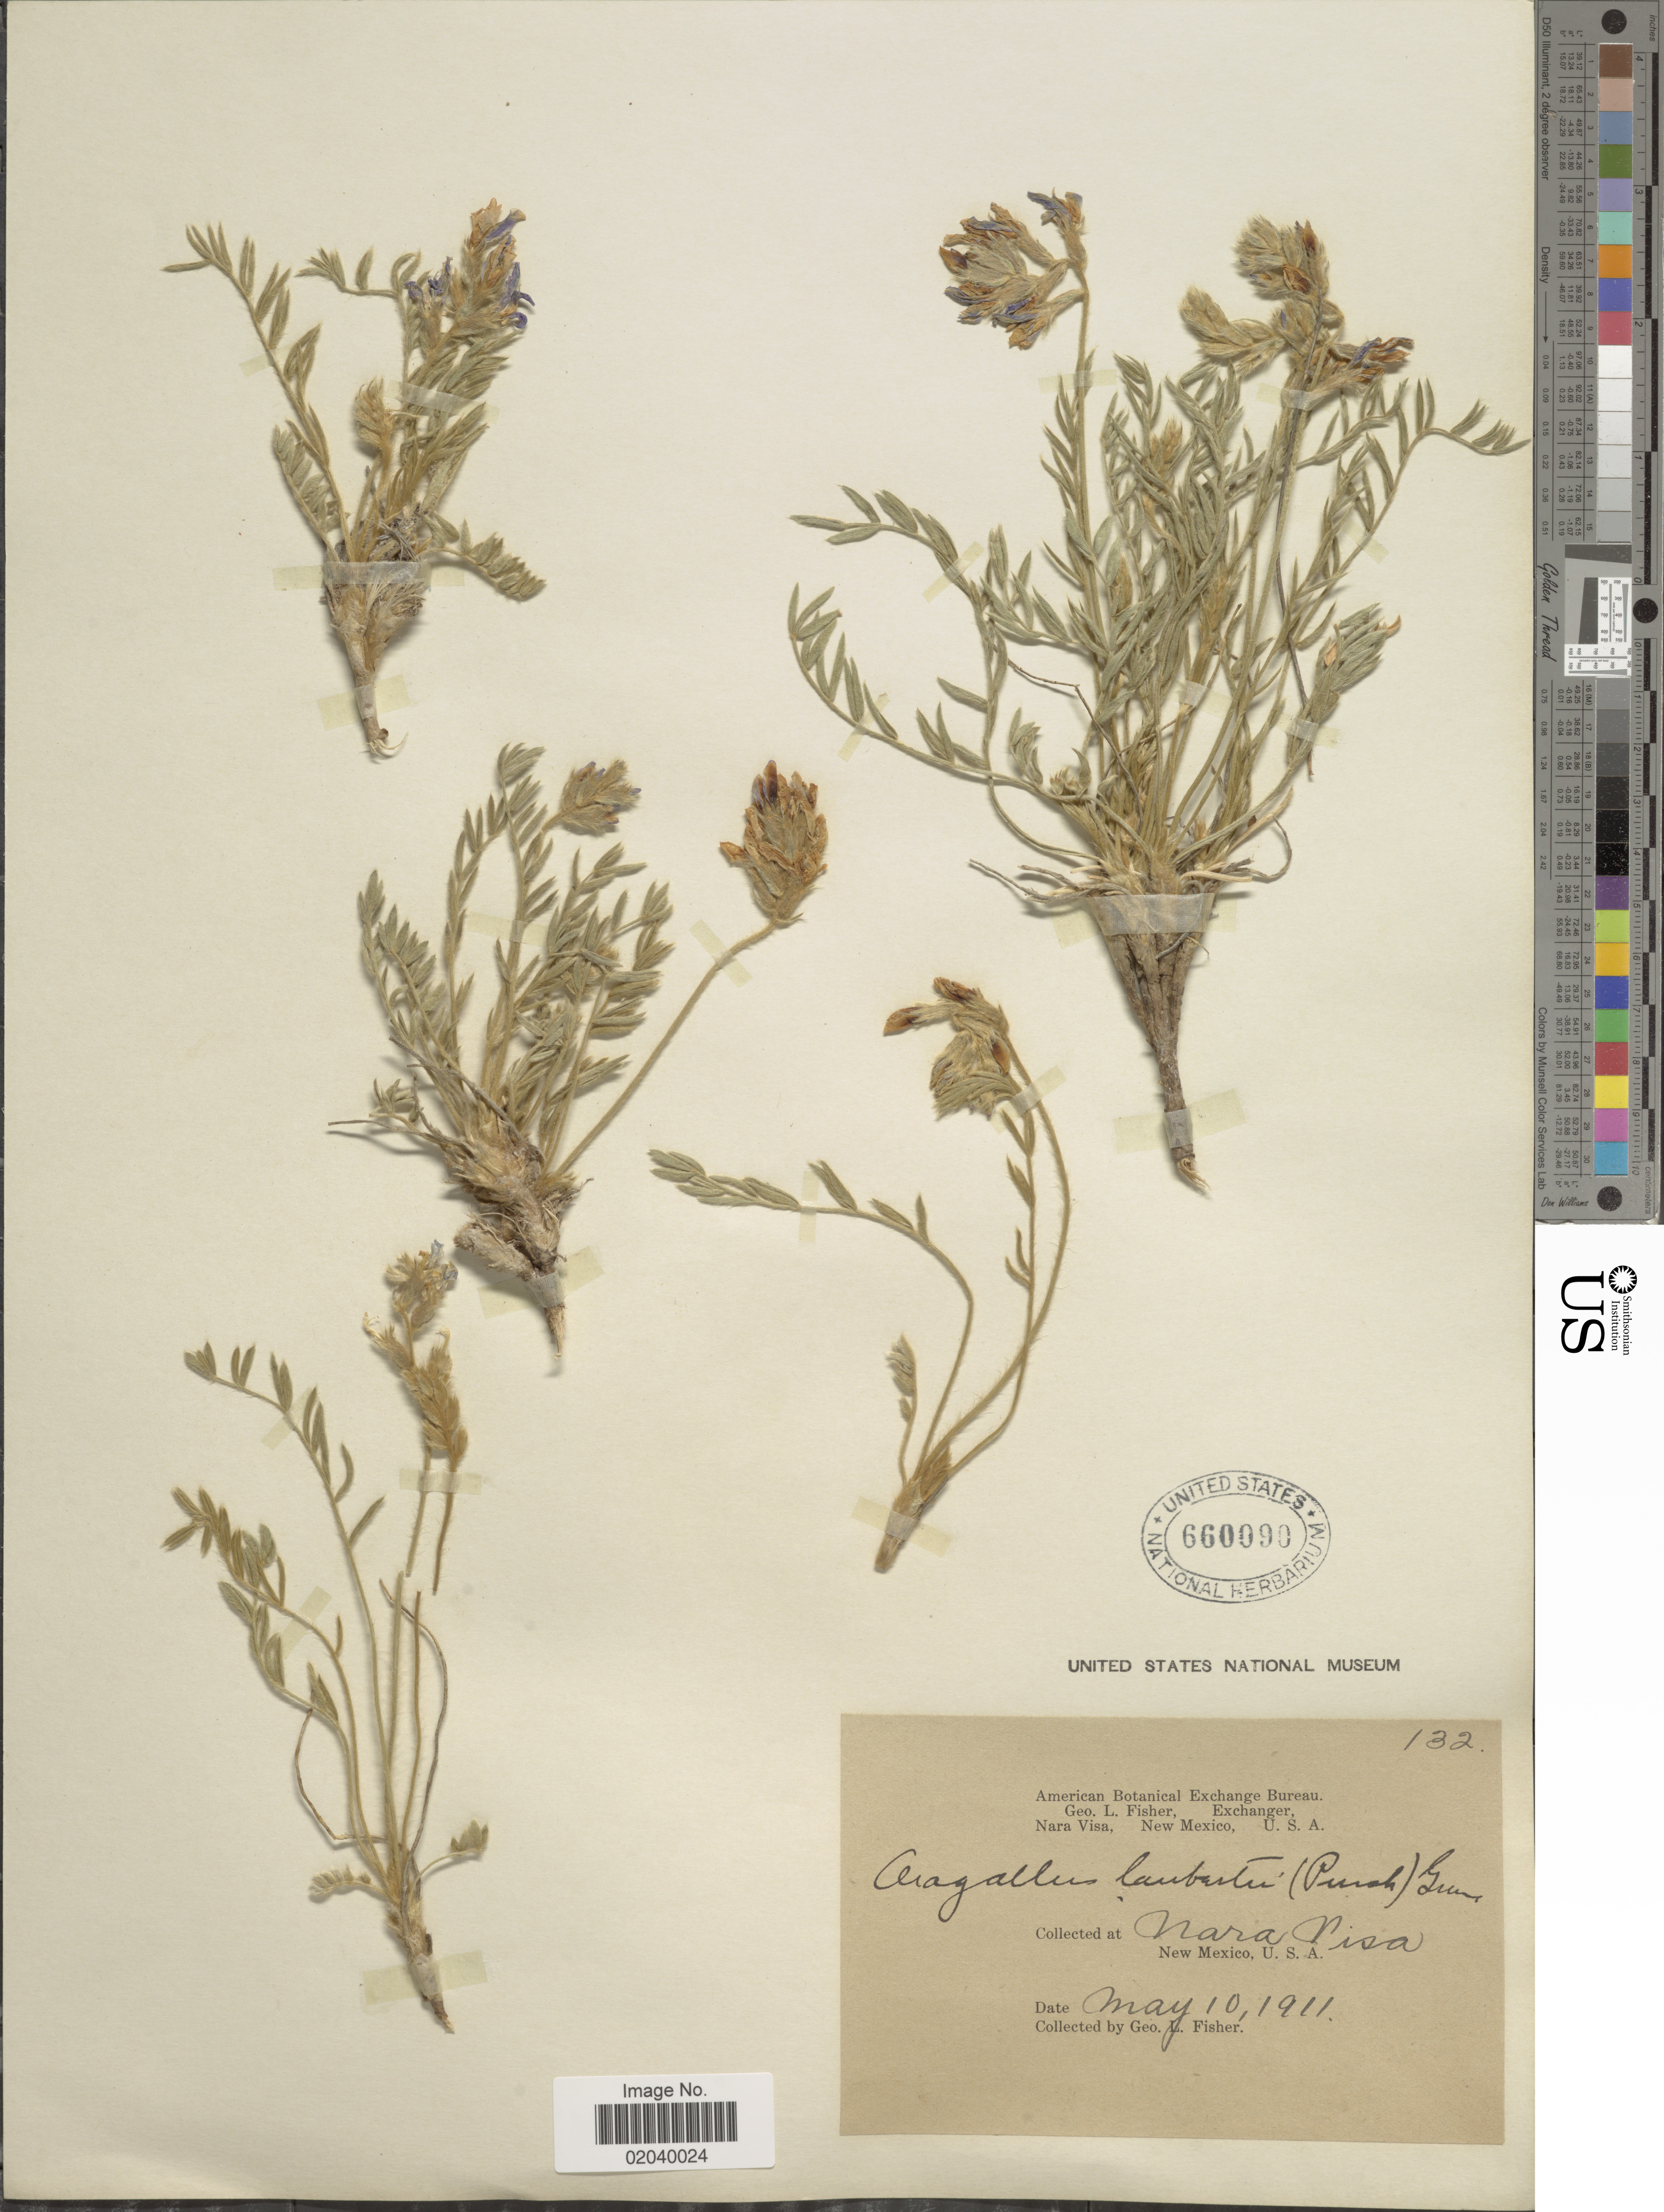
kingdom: Plantae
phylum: Tracheophyta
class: Magnoliopsida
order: Fabales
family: Fabaceae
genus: Oxytropis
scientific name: Oxytropis lambertii var. bigelovii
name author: A. Gray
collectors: G. L. Fisher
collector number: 132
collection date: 1911-05-10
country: United States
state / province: New Mexico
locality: Nara Visa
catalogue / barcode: US 660090